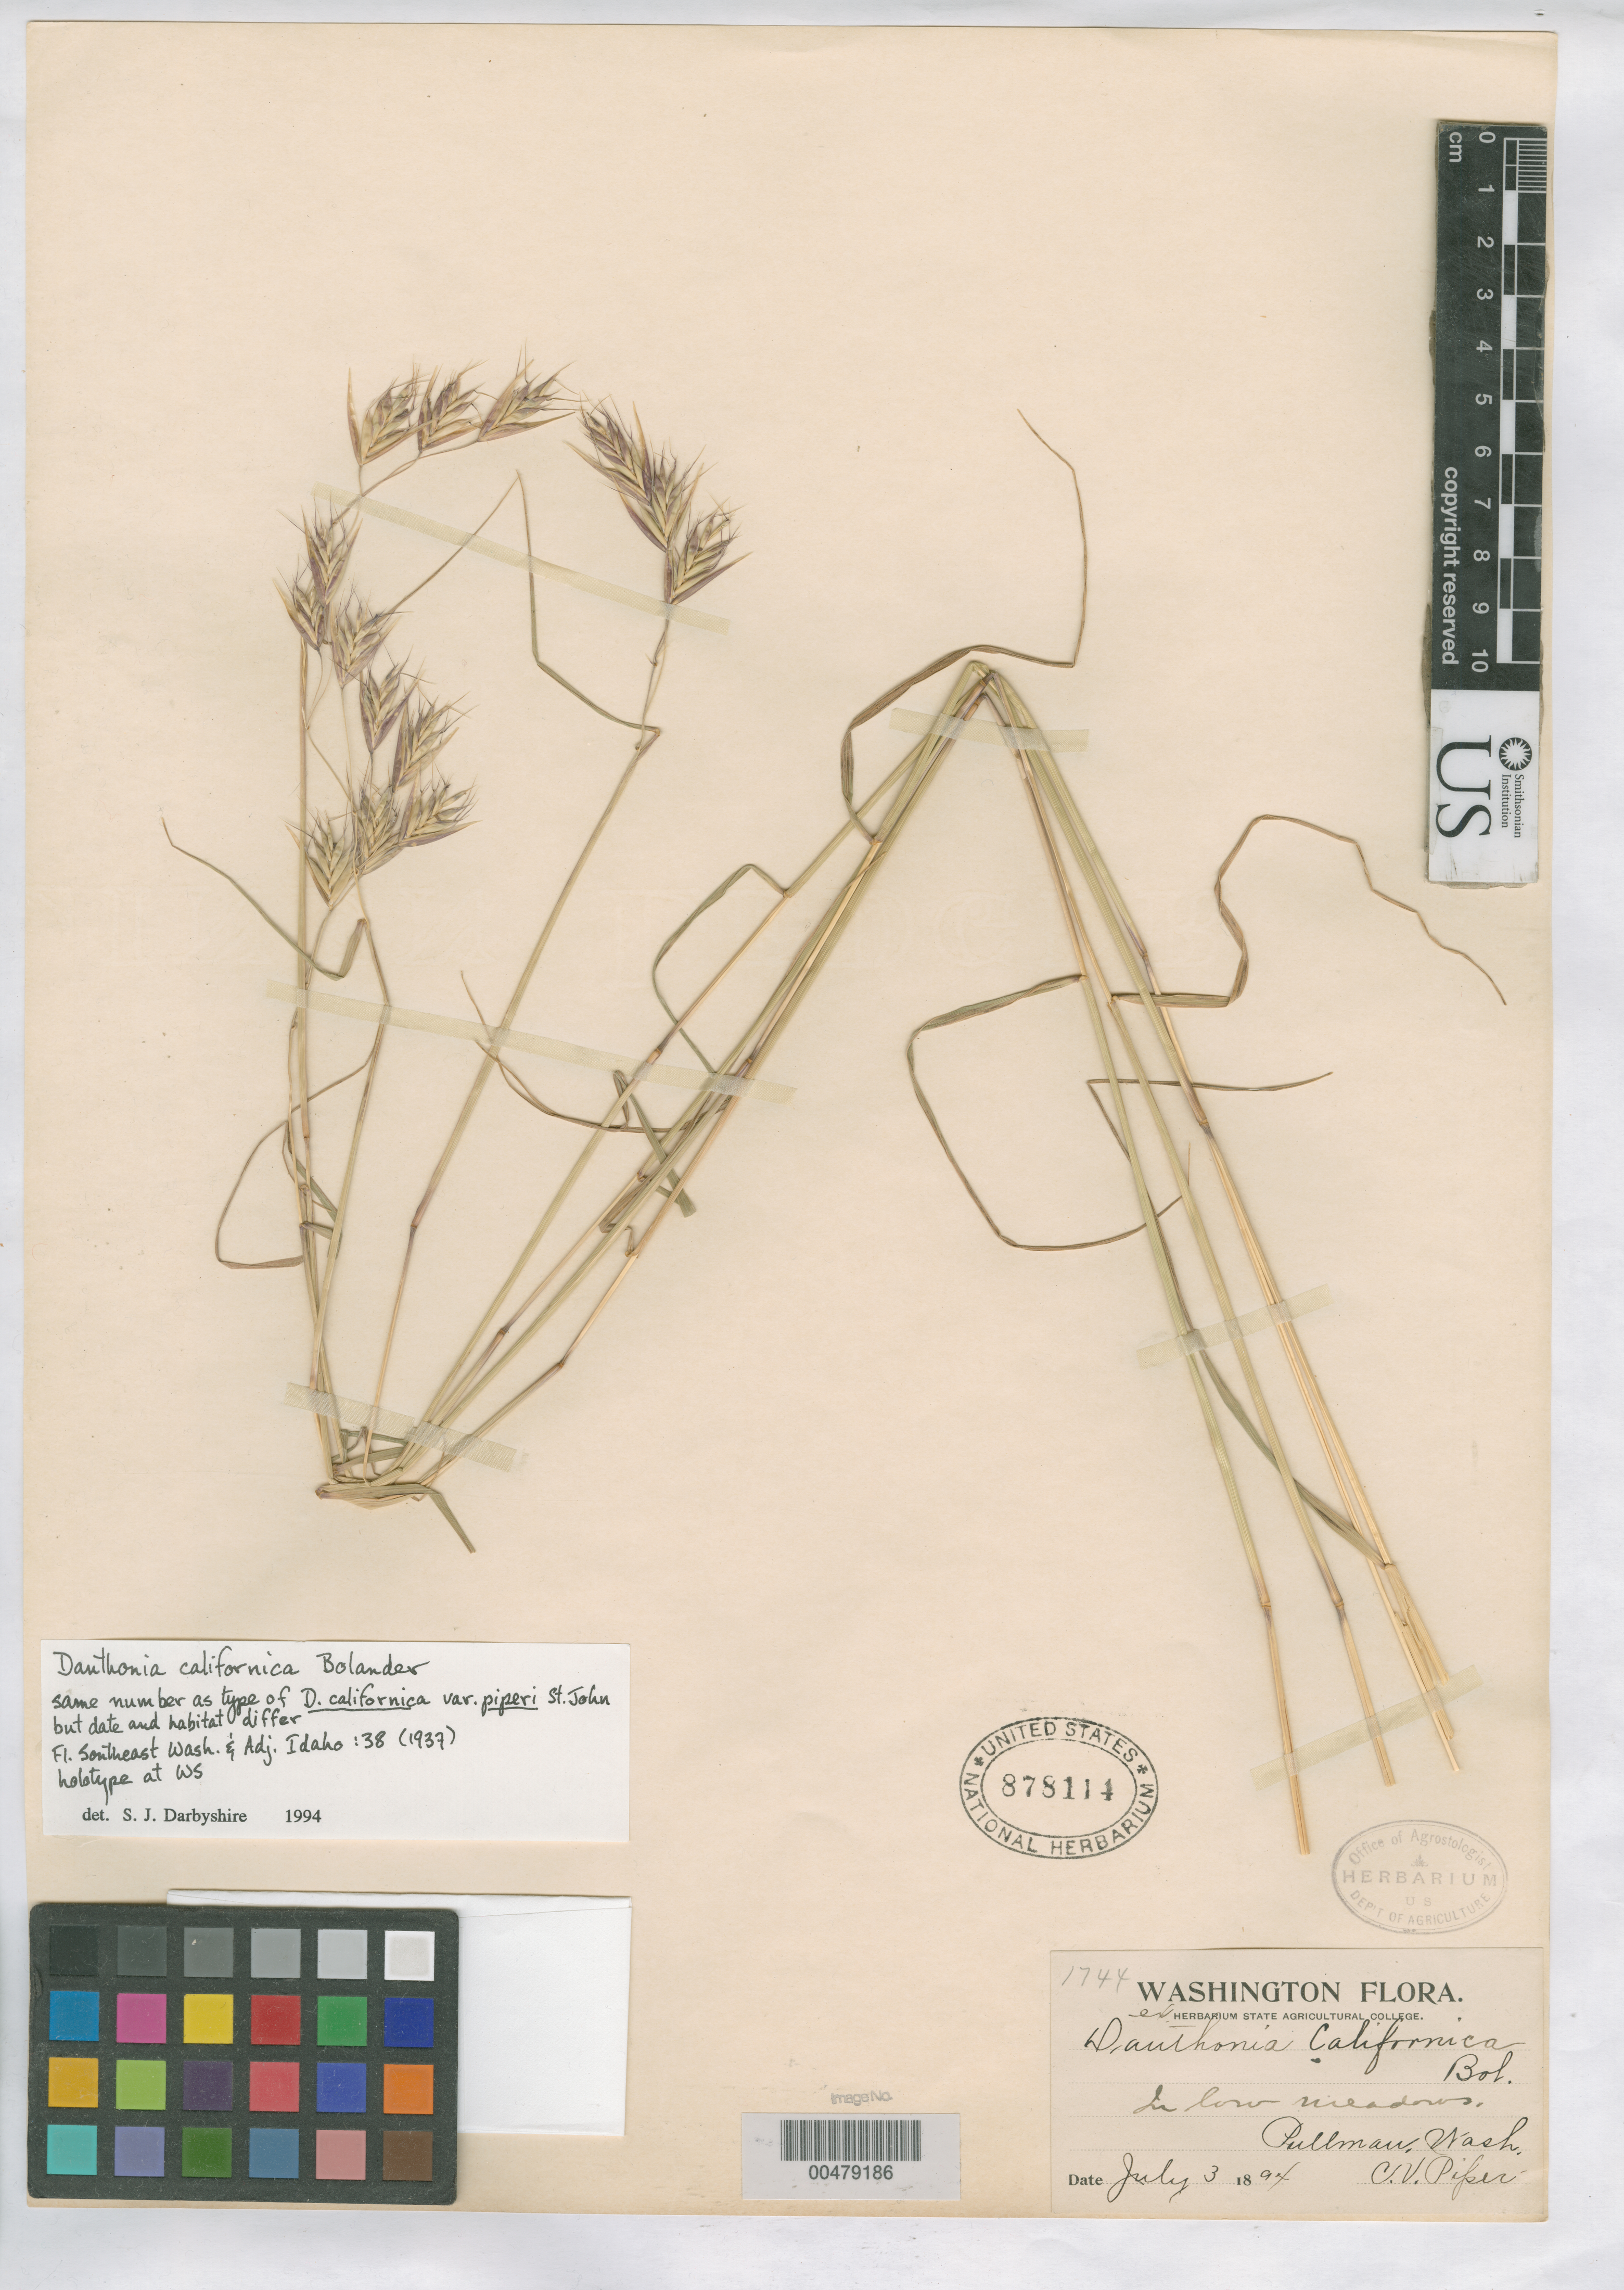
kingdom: Plantae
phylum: Tracheophyta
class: Liliopsida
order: Poales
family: Poaceae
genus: Danthonia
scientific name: Danthonia californica var. piperi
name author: H. St. John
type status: Isotype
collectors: C. V. Piper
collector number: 1744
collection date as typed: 03 Jul 1894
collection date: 1894-07-03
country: United States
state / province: Washington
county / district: Whitman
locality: Pullman.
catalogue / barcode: US 878114